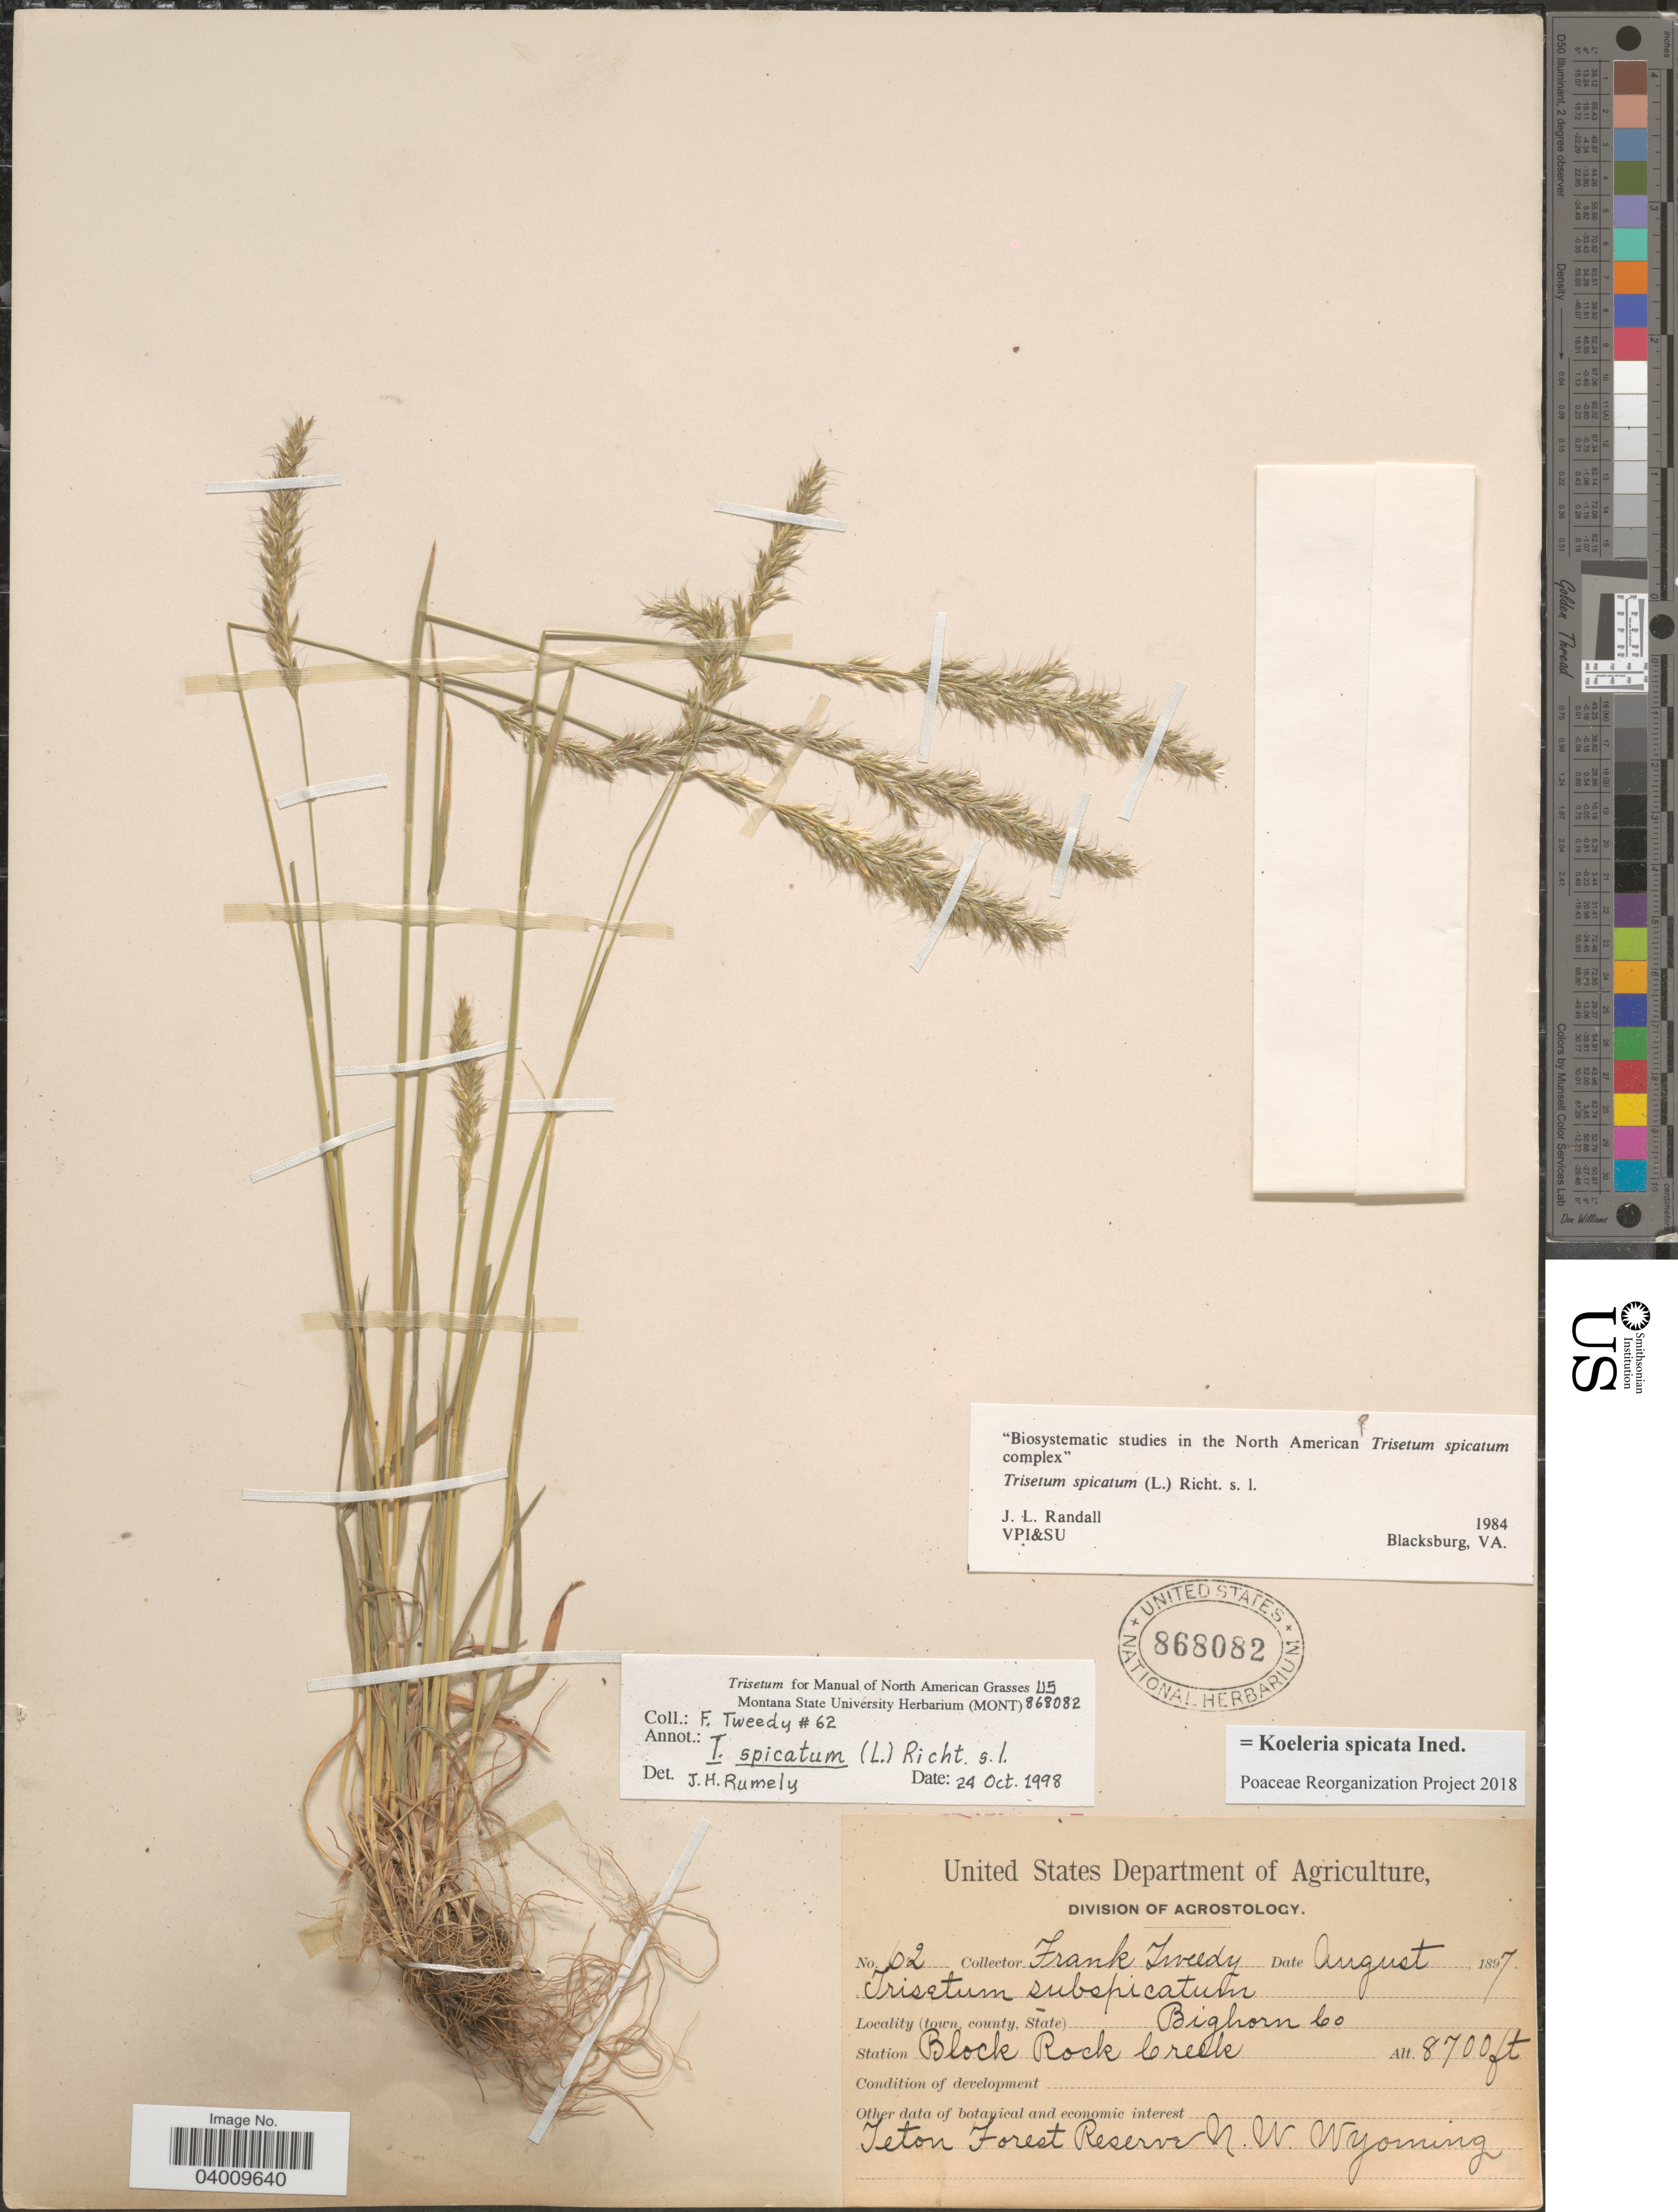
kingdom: Plantae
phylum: Tracheophyta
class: Liliopsida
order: Poales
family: Poaceae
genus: Koeleria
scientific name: Koeleria spicata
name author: (L.) Barberá et al.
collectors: F. Tweedy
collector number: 62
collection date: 1897-08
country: United States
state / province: Wyoming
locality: Bighorn County. Station Block Rock Creek. Teton Forest Reserve. N.W. Wyoming.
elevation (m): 2652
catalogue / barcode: US 868082